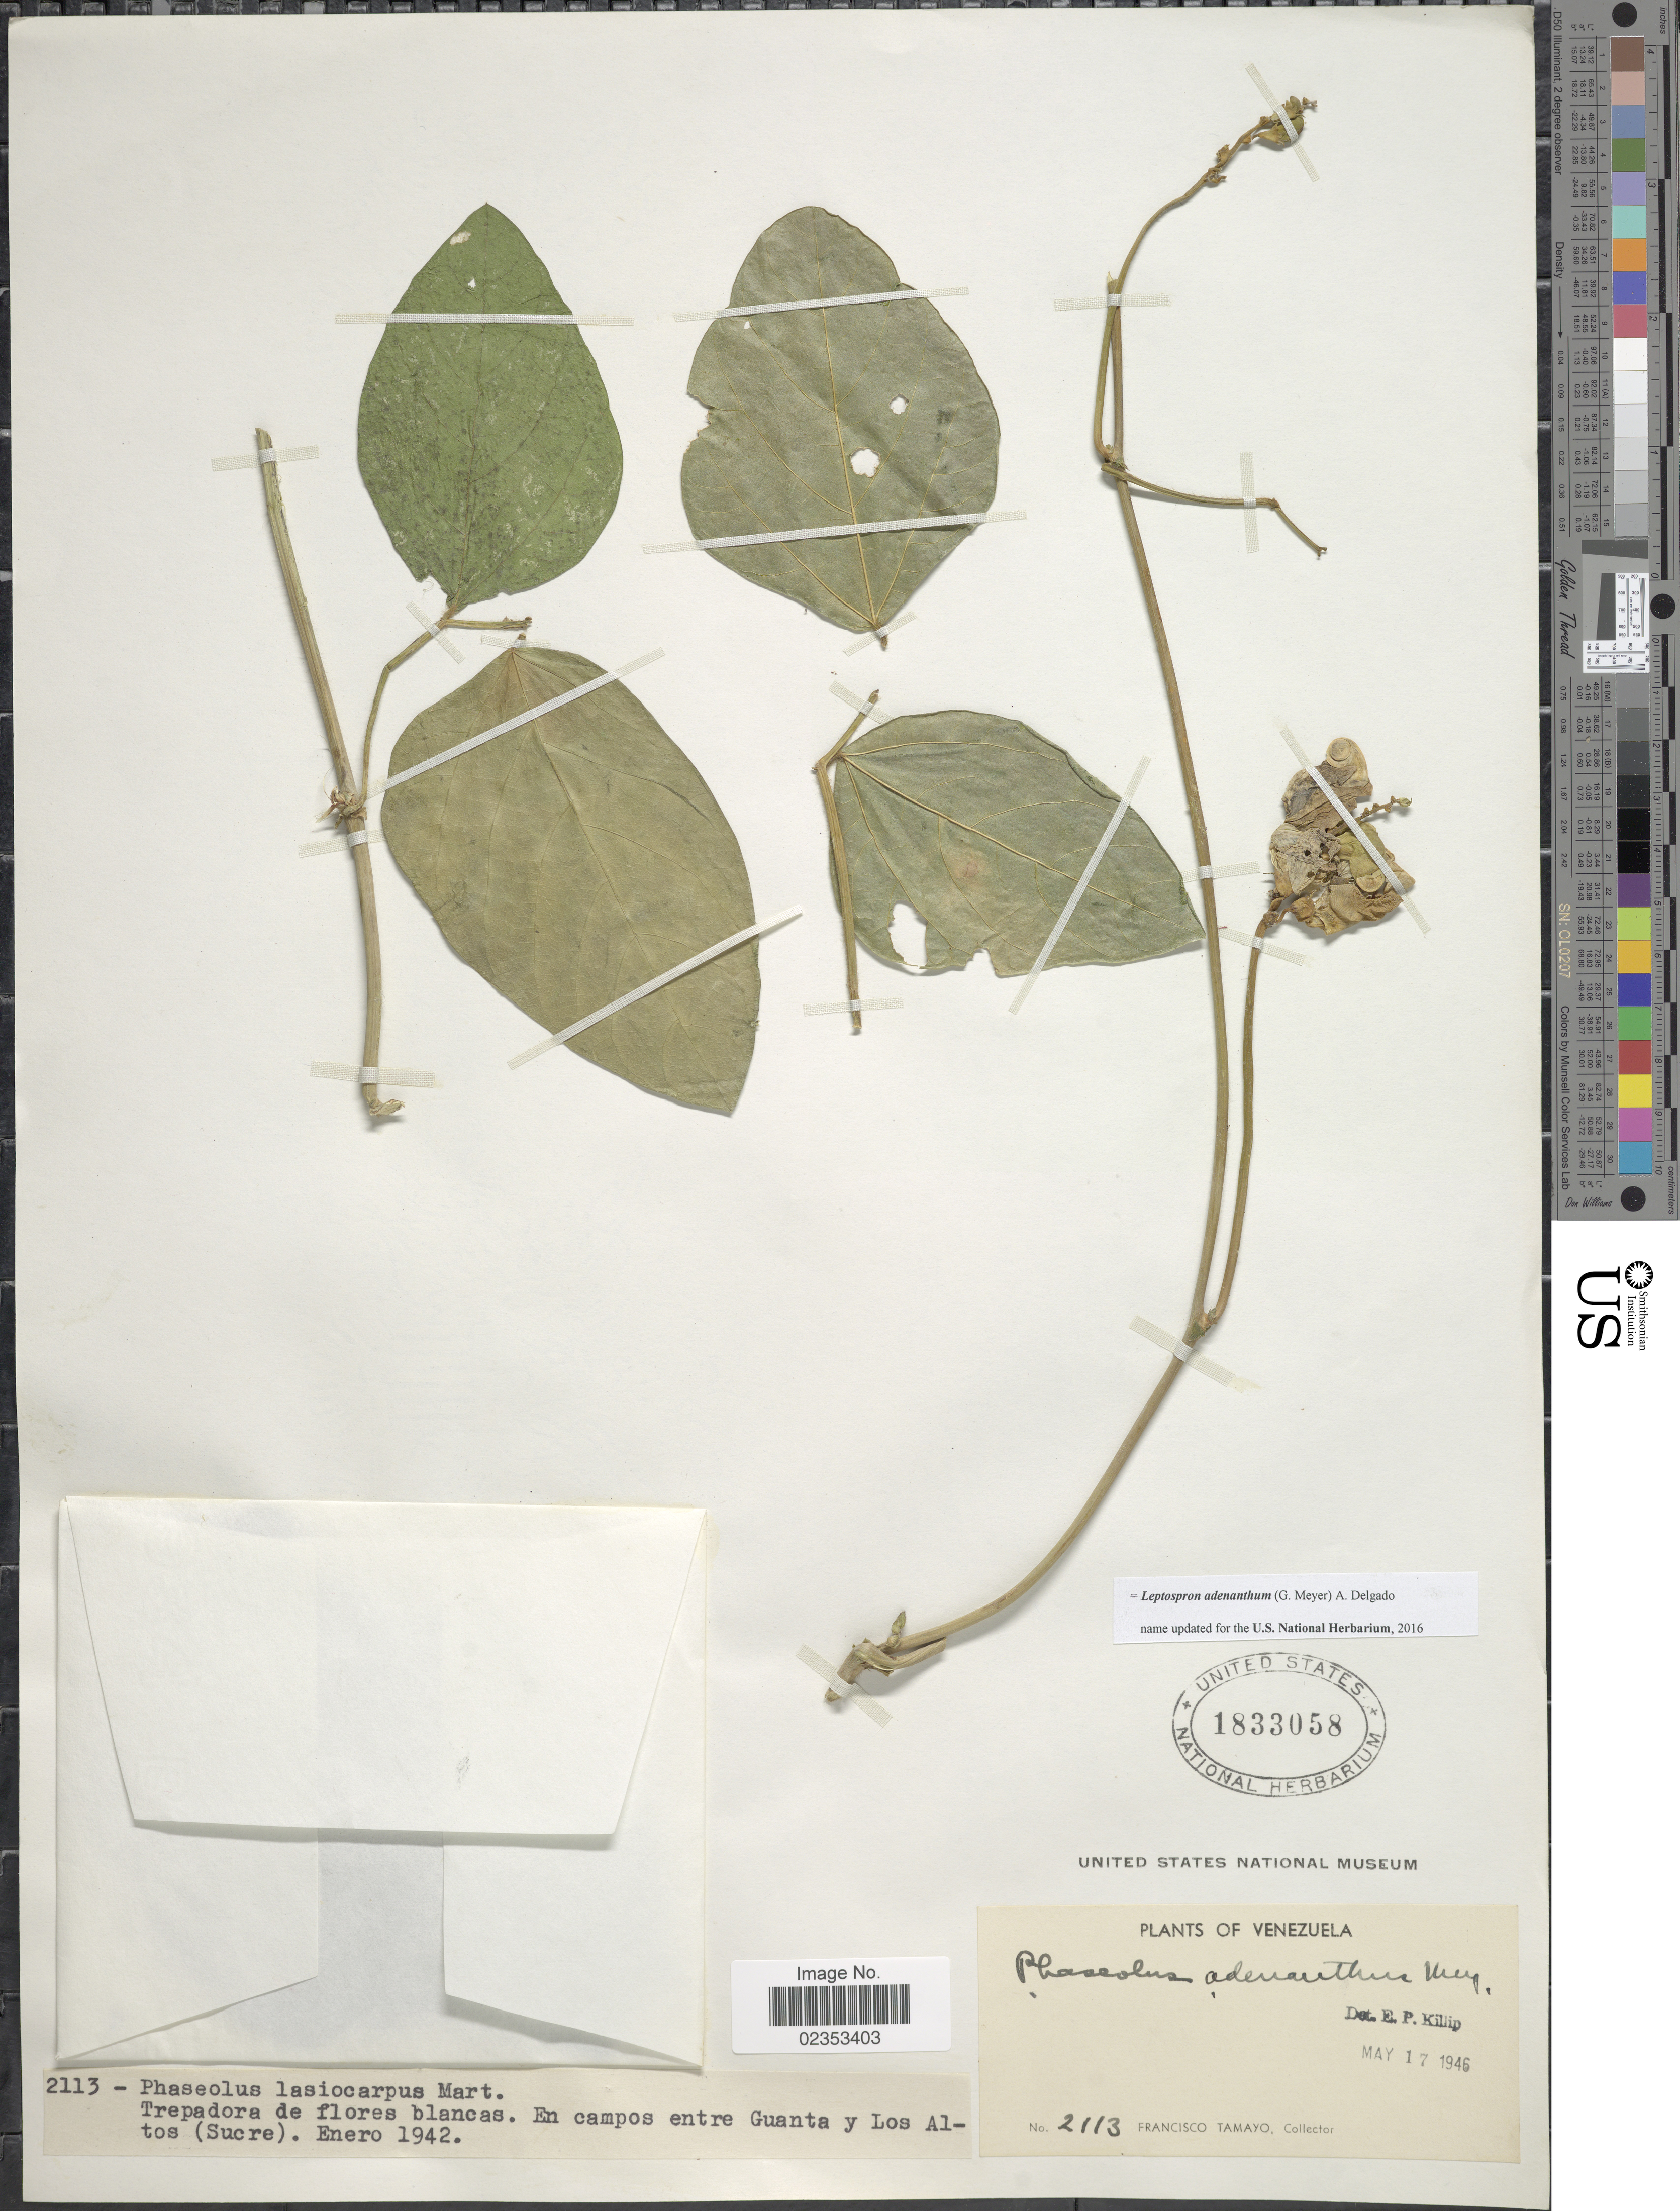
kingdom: Plantae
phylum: Tracheophyta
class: Magnoliopsida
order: Fabales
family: Fabaceae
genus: Leptospron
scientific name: Leptospron adenanthum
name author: (G. Mey.) A. Delgado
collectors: F. Tamayo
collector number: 2113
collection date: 1942-01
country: Venezuela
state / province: Sucre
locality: En campos entre Guanta y Los Altos (Sucre).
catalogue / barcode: US 1833058